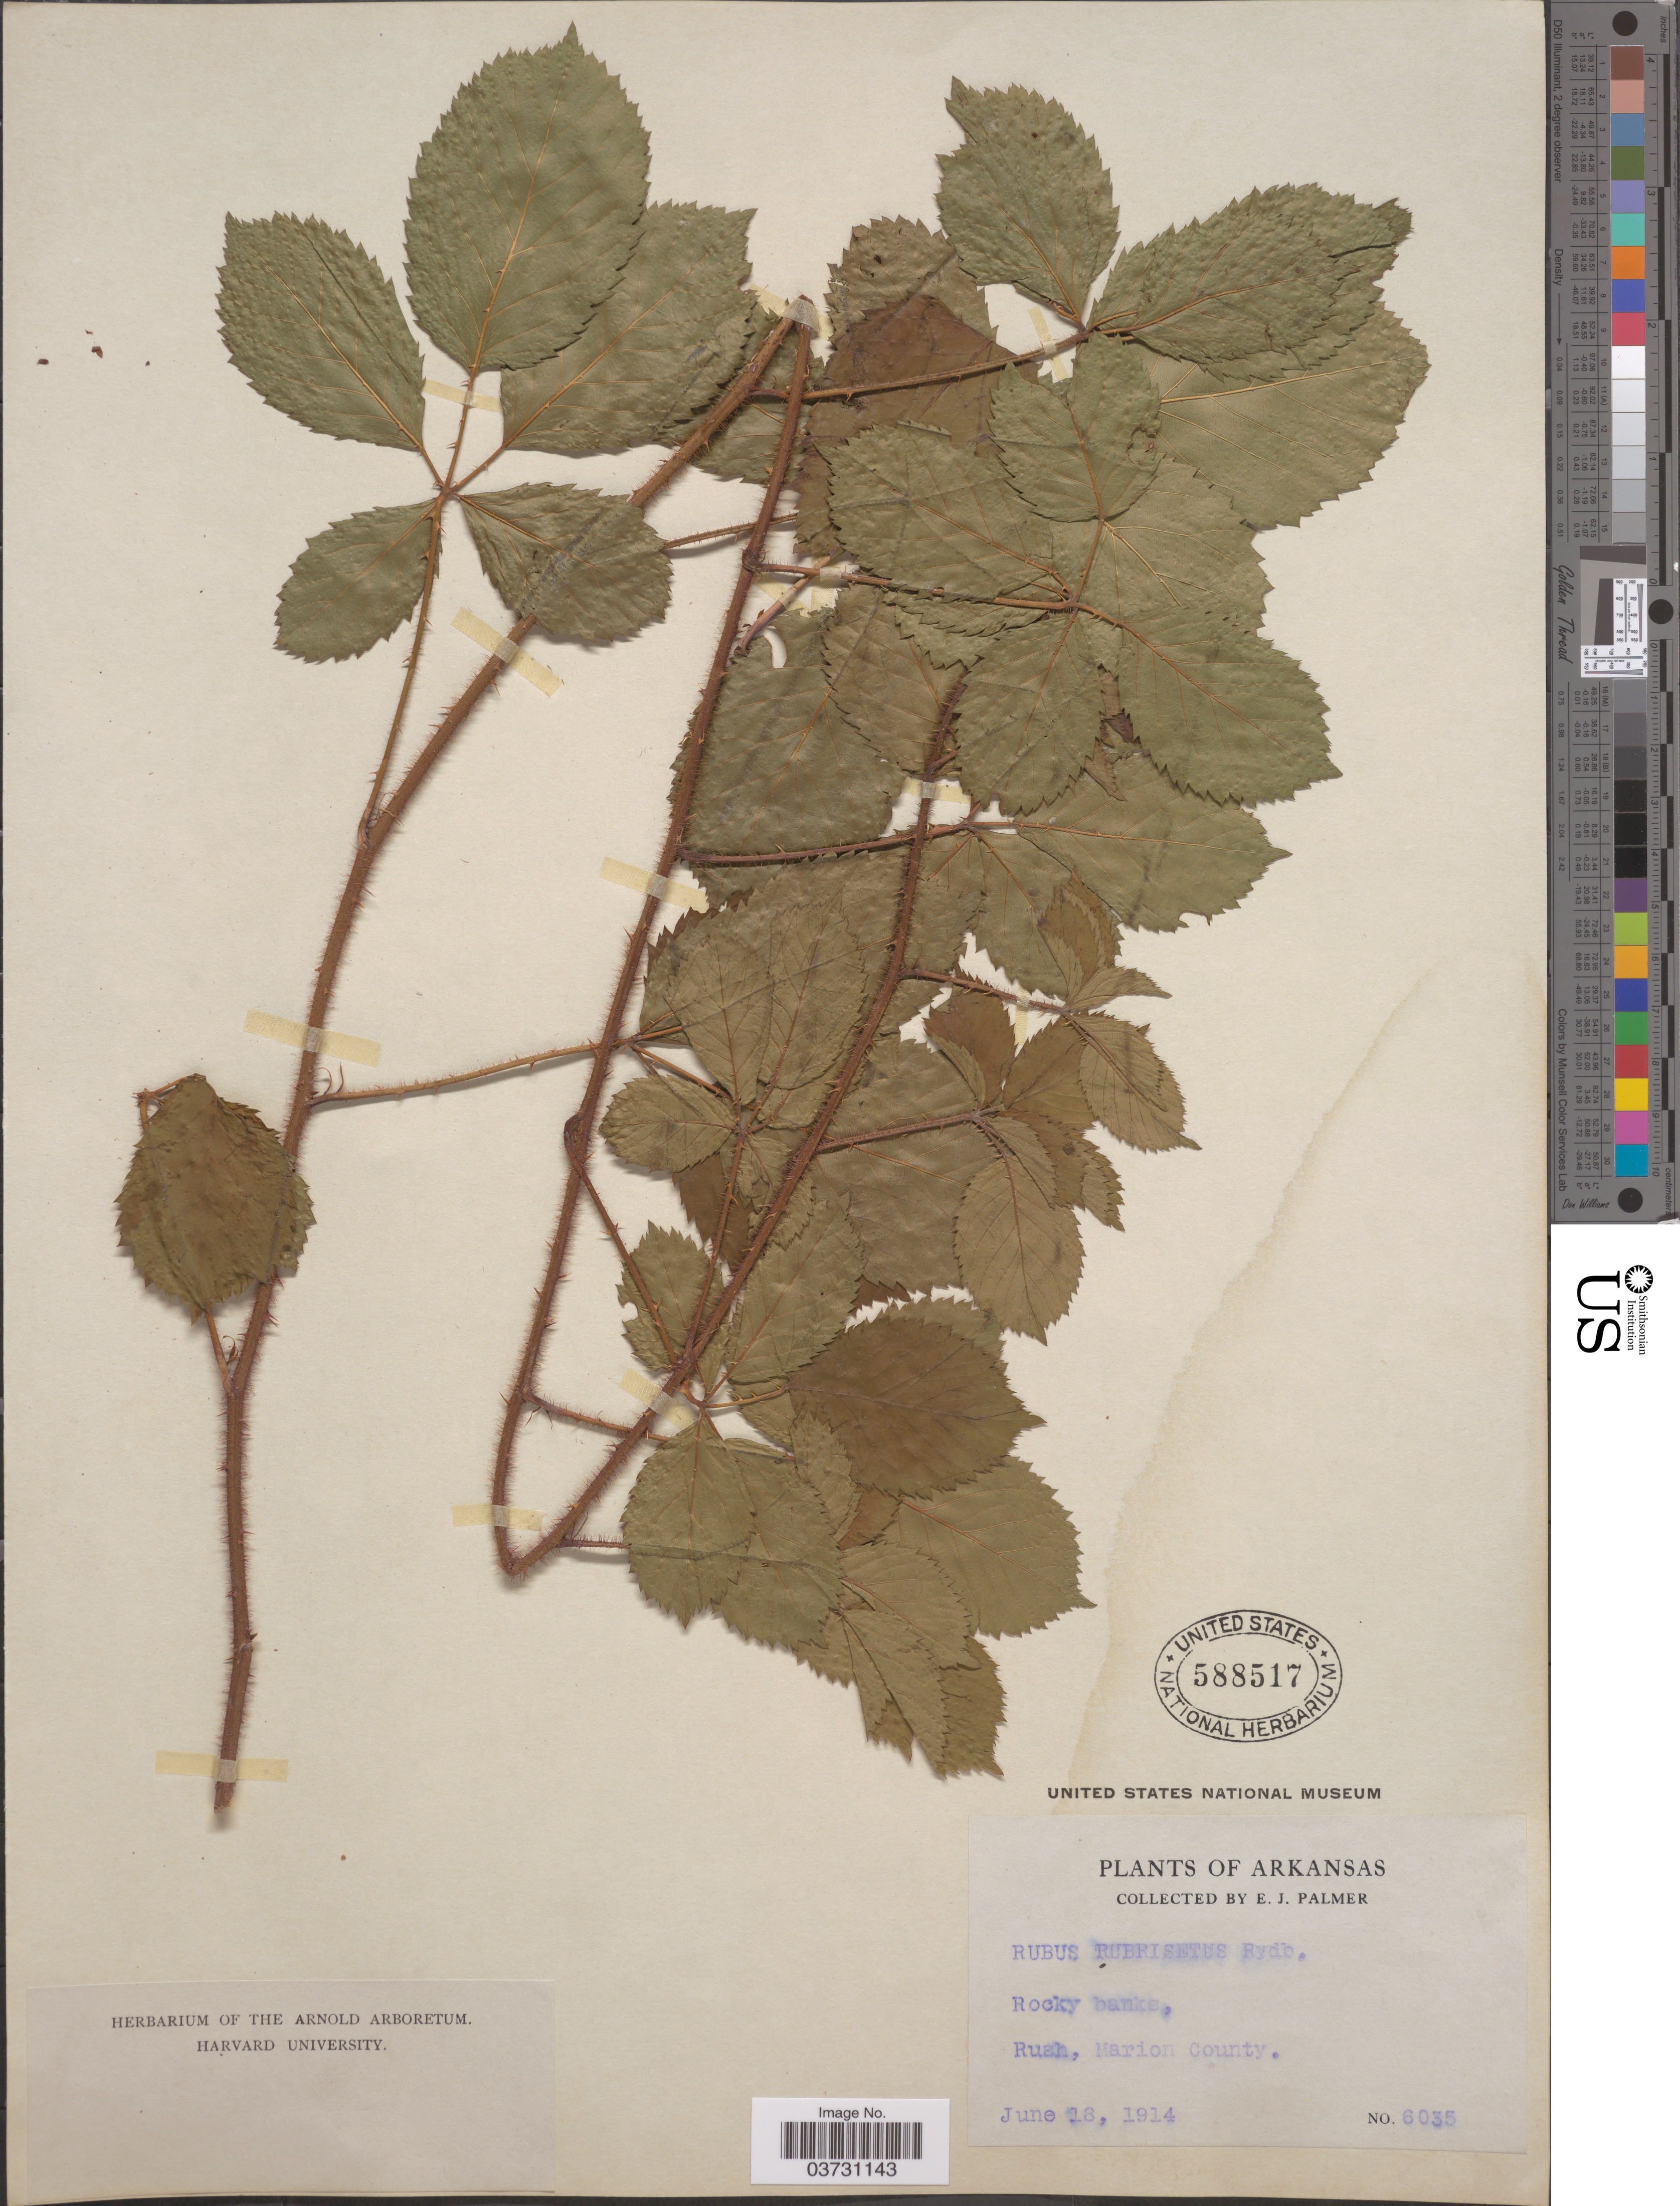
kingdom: Plantae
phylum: Tracheophyta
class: Magnoliopsida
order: Rosales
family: Rosaceae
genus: Rubus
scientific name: Rubus rubrisetus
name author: Rydb.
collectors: E. J. Palmer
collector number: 6035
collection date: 1914-06-18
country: United States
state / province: Arkansas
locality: Marion County.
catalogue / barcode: US 588517